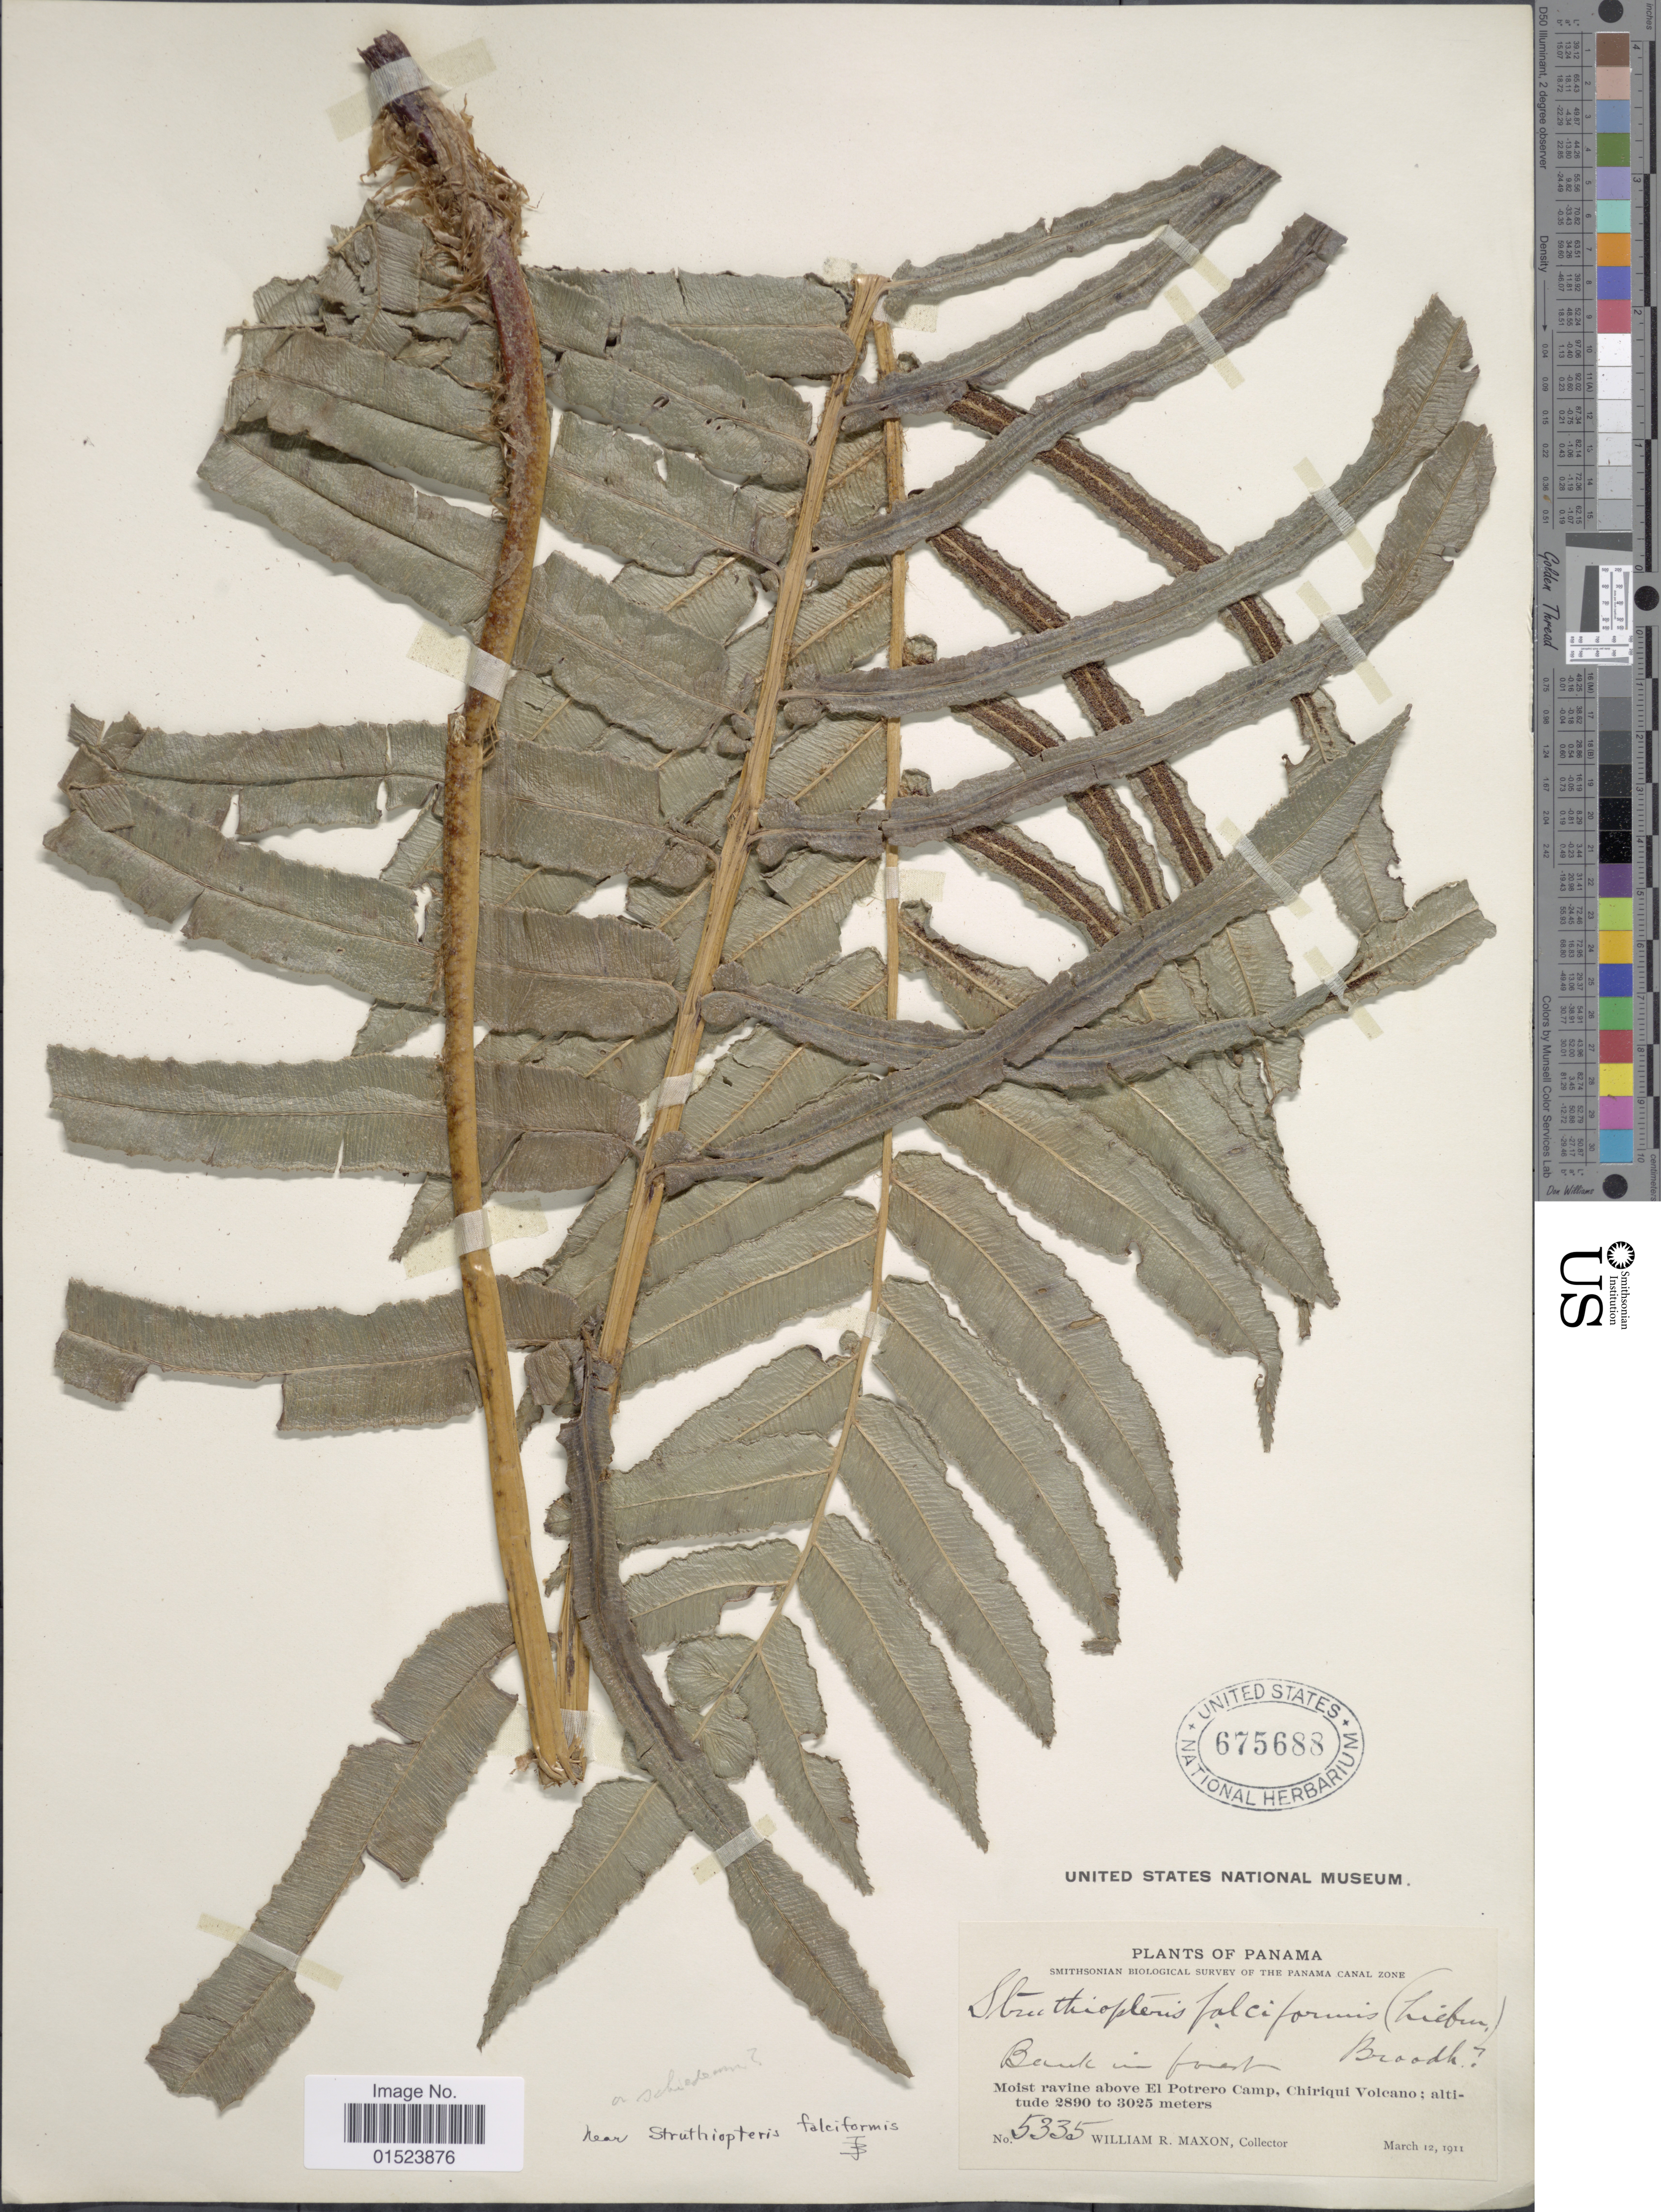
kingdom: Plantae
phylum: Tracheophyta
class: Polypodiopsida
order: Polypodiales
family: Blechnaceae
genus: Blechnum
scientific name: Blechnum falciforme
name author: (Liebm.) C. Chr.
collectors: W. R. Maxon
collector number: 5335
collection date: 1911-03-12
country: Panama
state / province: Chiriqui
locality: Moist ravine above El Potrero Camp, Chiriqui Volcano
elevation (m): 2890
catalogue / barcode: US 675688